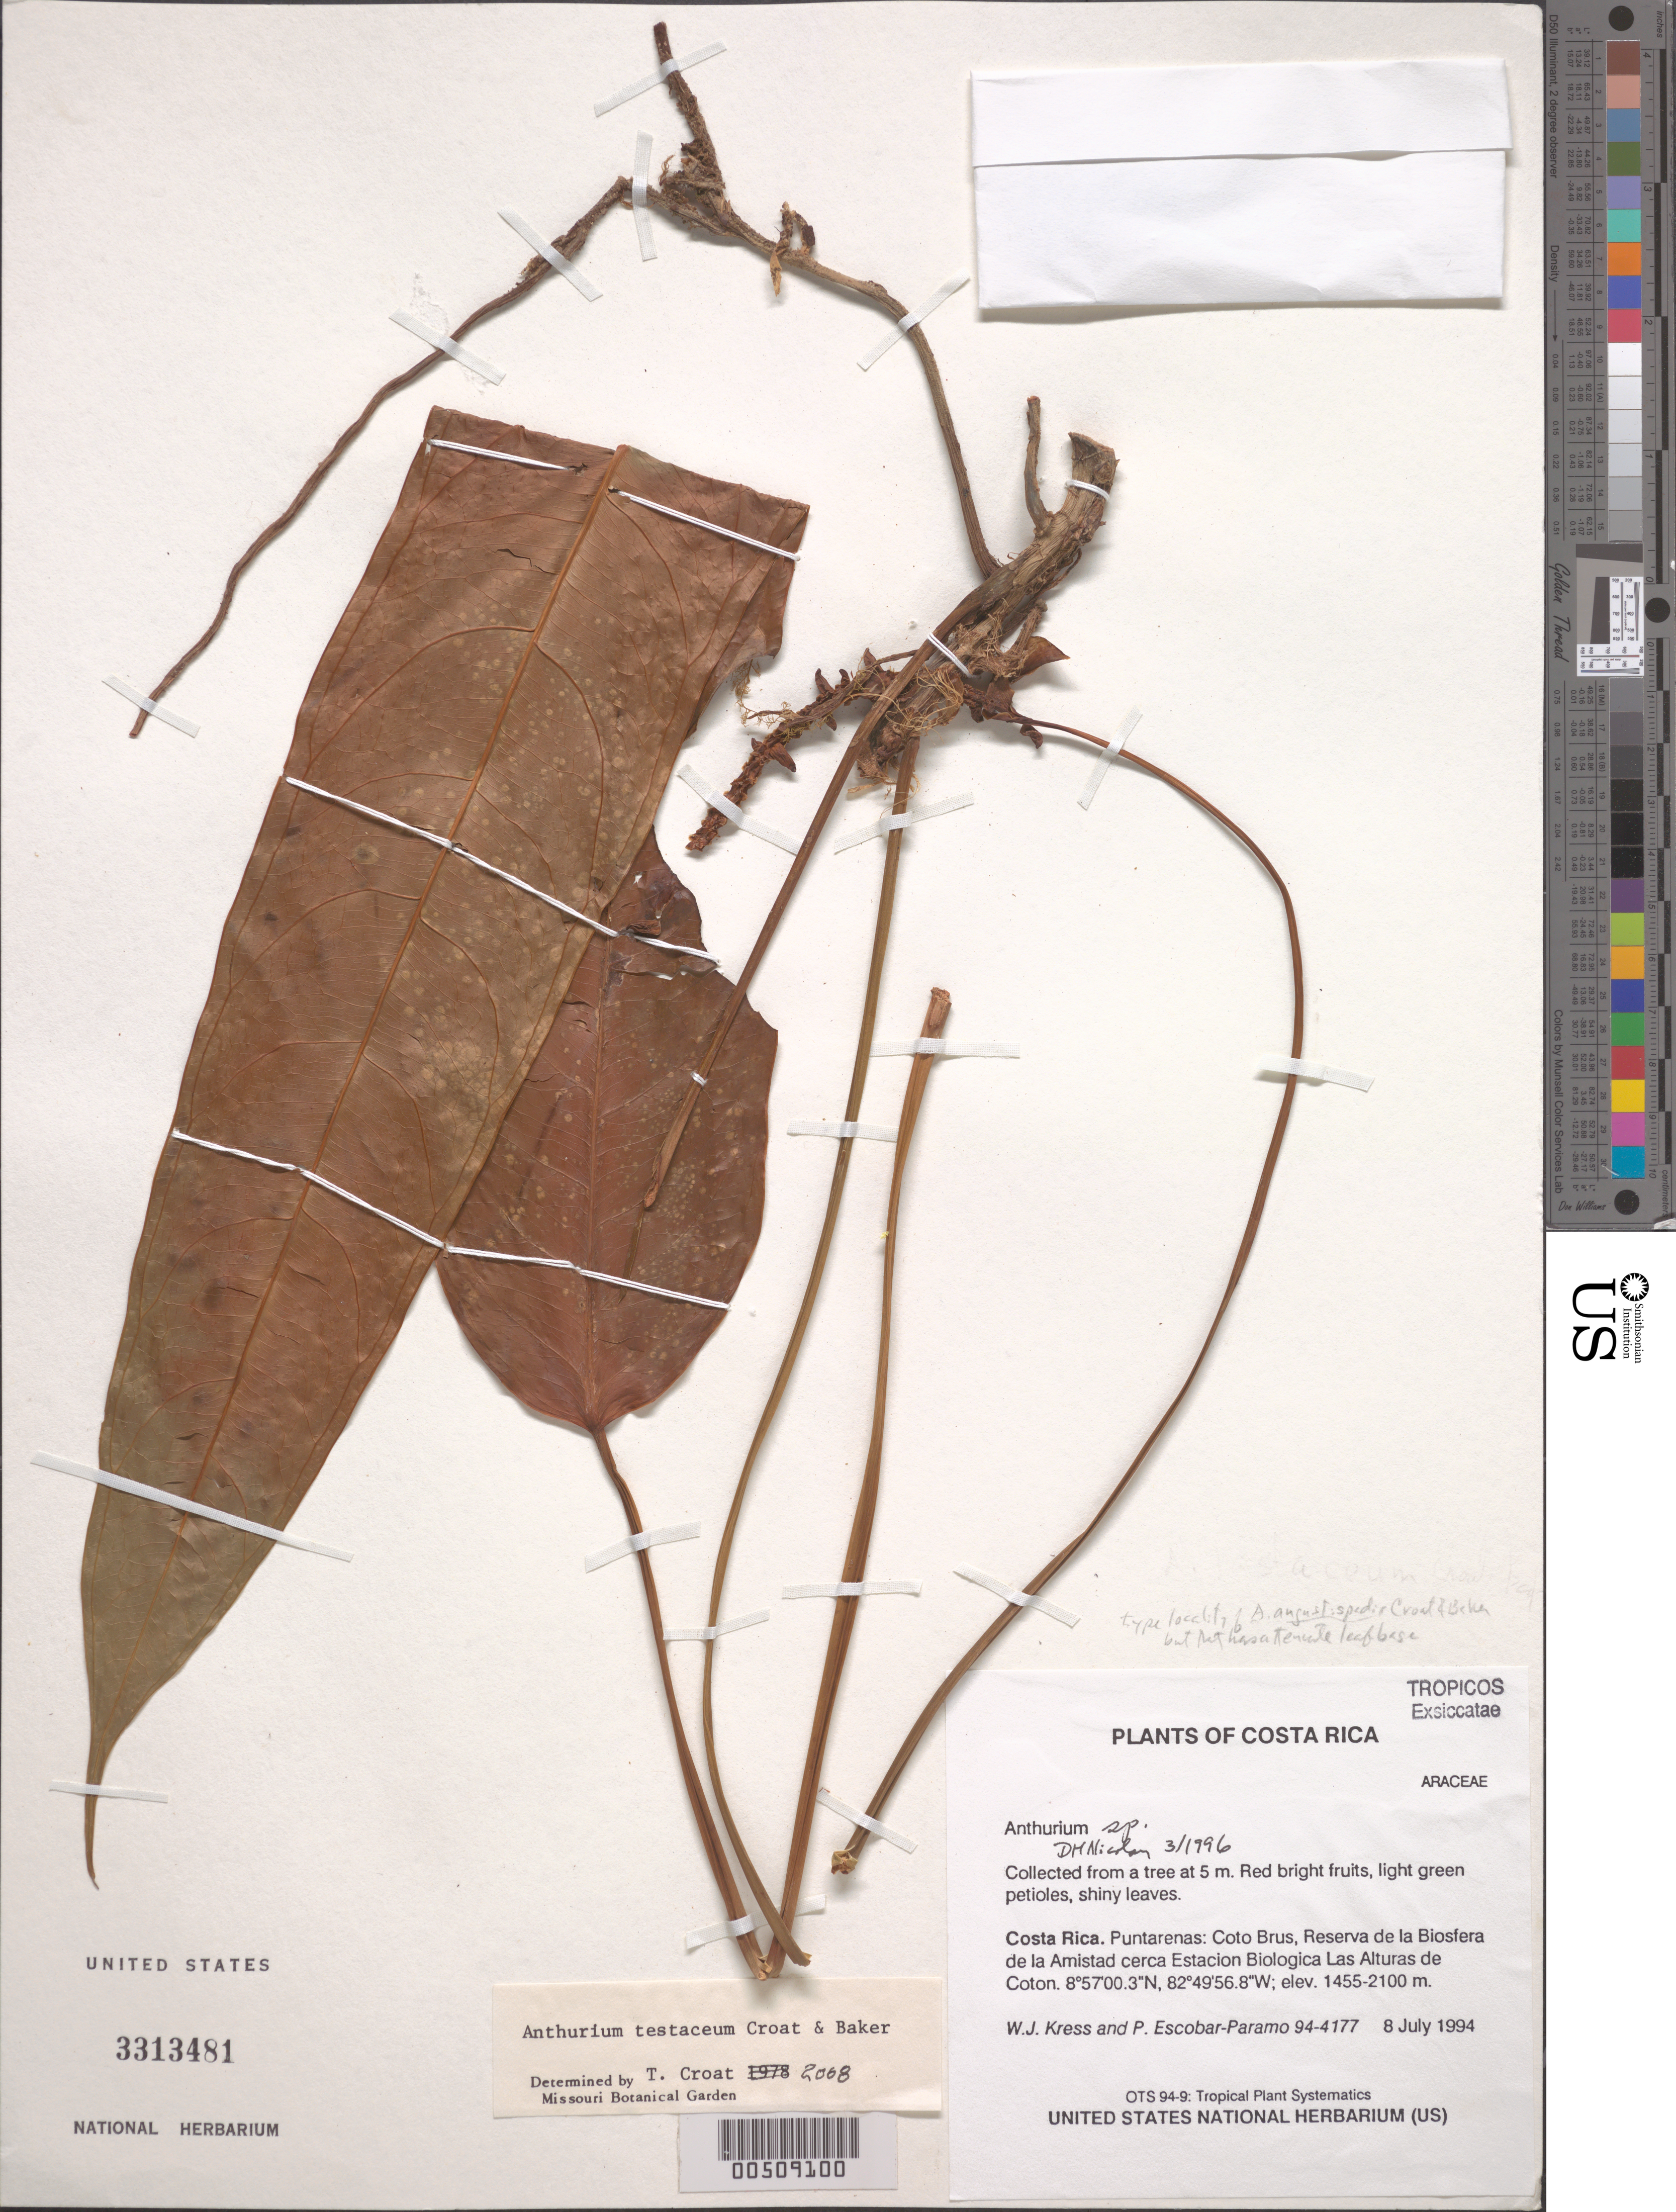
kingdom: Plantae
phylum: Tracheophyta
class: Liliopsida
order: Alismatales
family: Araceae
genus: Anthurium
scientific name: Anthurium testaceum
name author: Croat & R.A. Baker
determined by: Croat, Thomas B., Missouri Botanical Garden (MO)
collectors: W. J. Kress & P. Escobar-Páramo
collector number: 94-4177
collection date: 1994-07-08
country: Costa Rica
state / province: Puntarenas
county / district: Coto Brus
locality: Reserva de la Biosfera de la Amistad; cerca Estacion Biologica Las Alturas de Coton.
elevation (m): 1455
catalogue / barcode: US 3313481